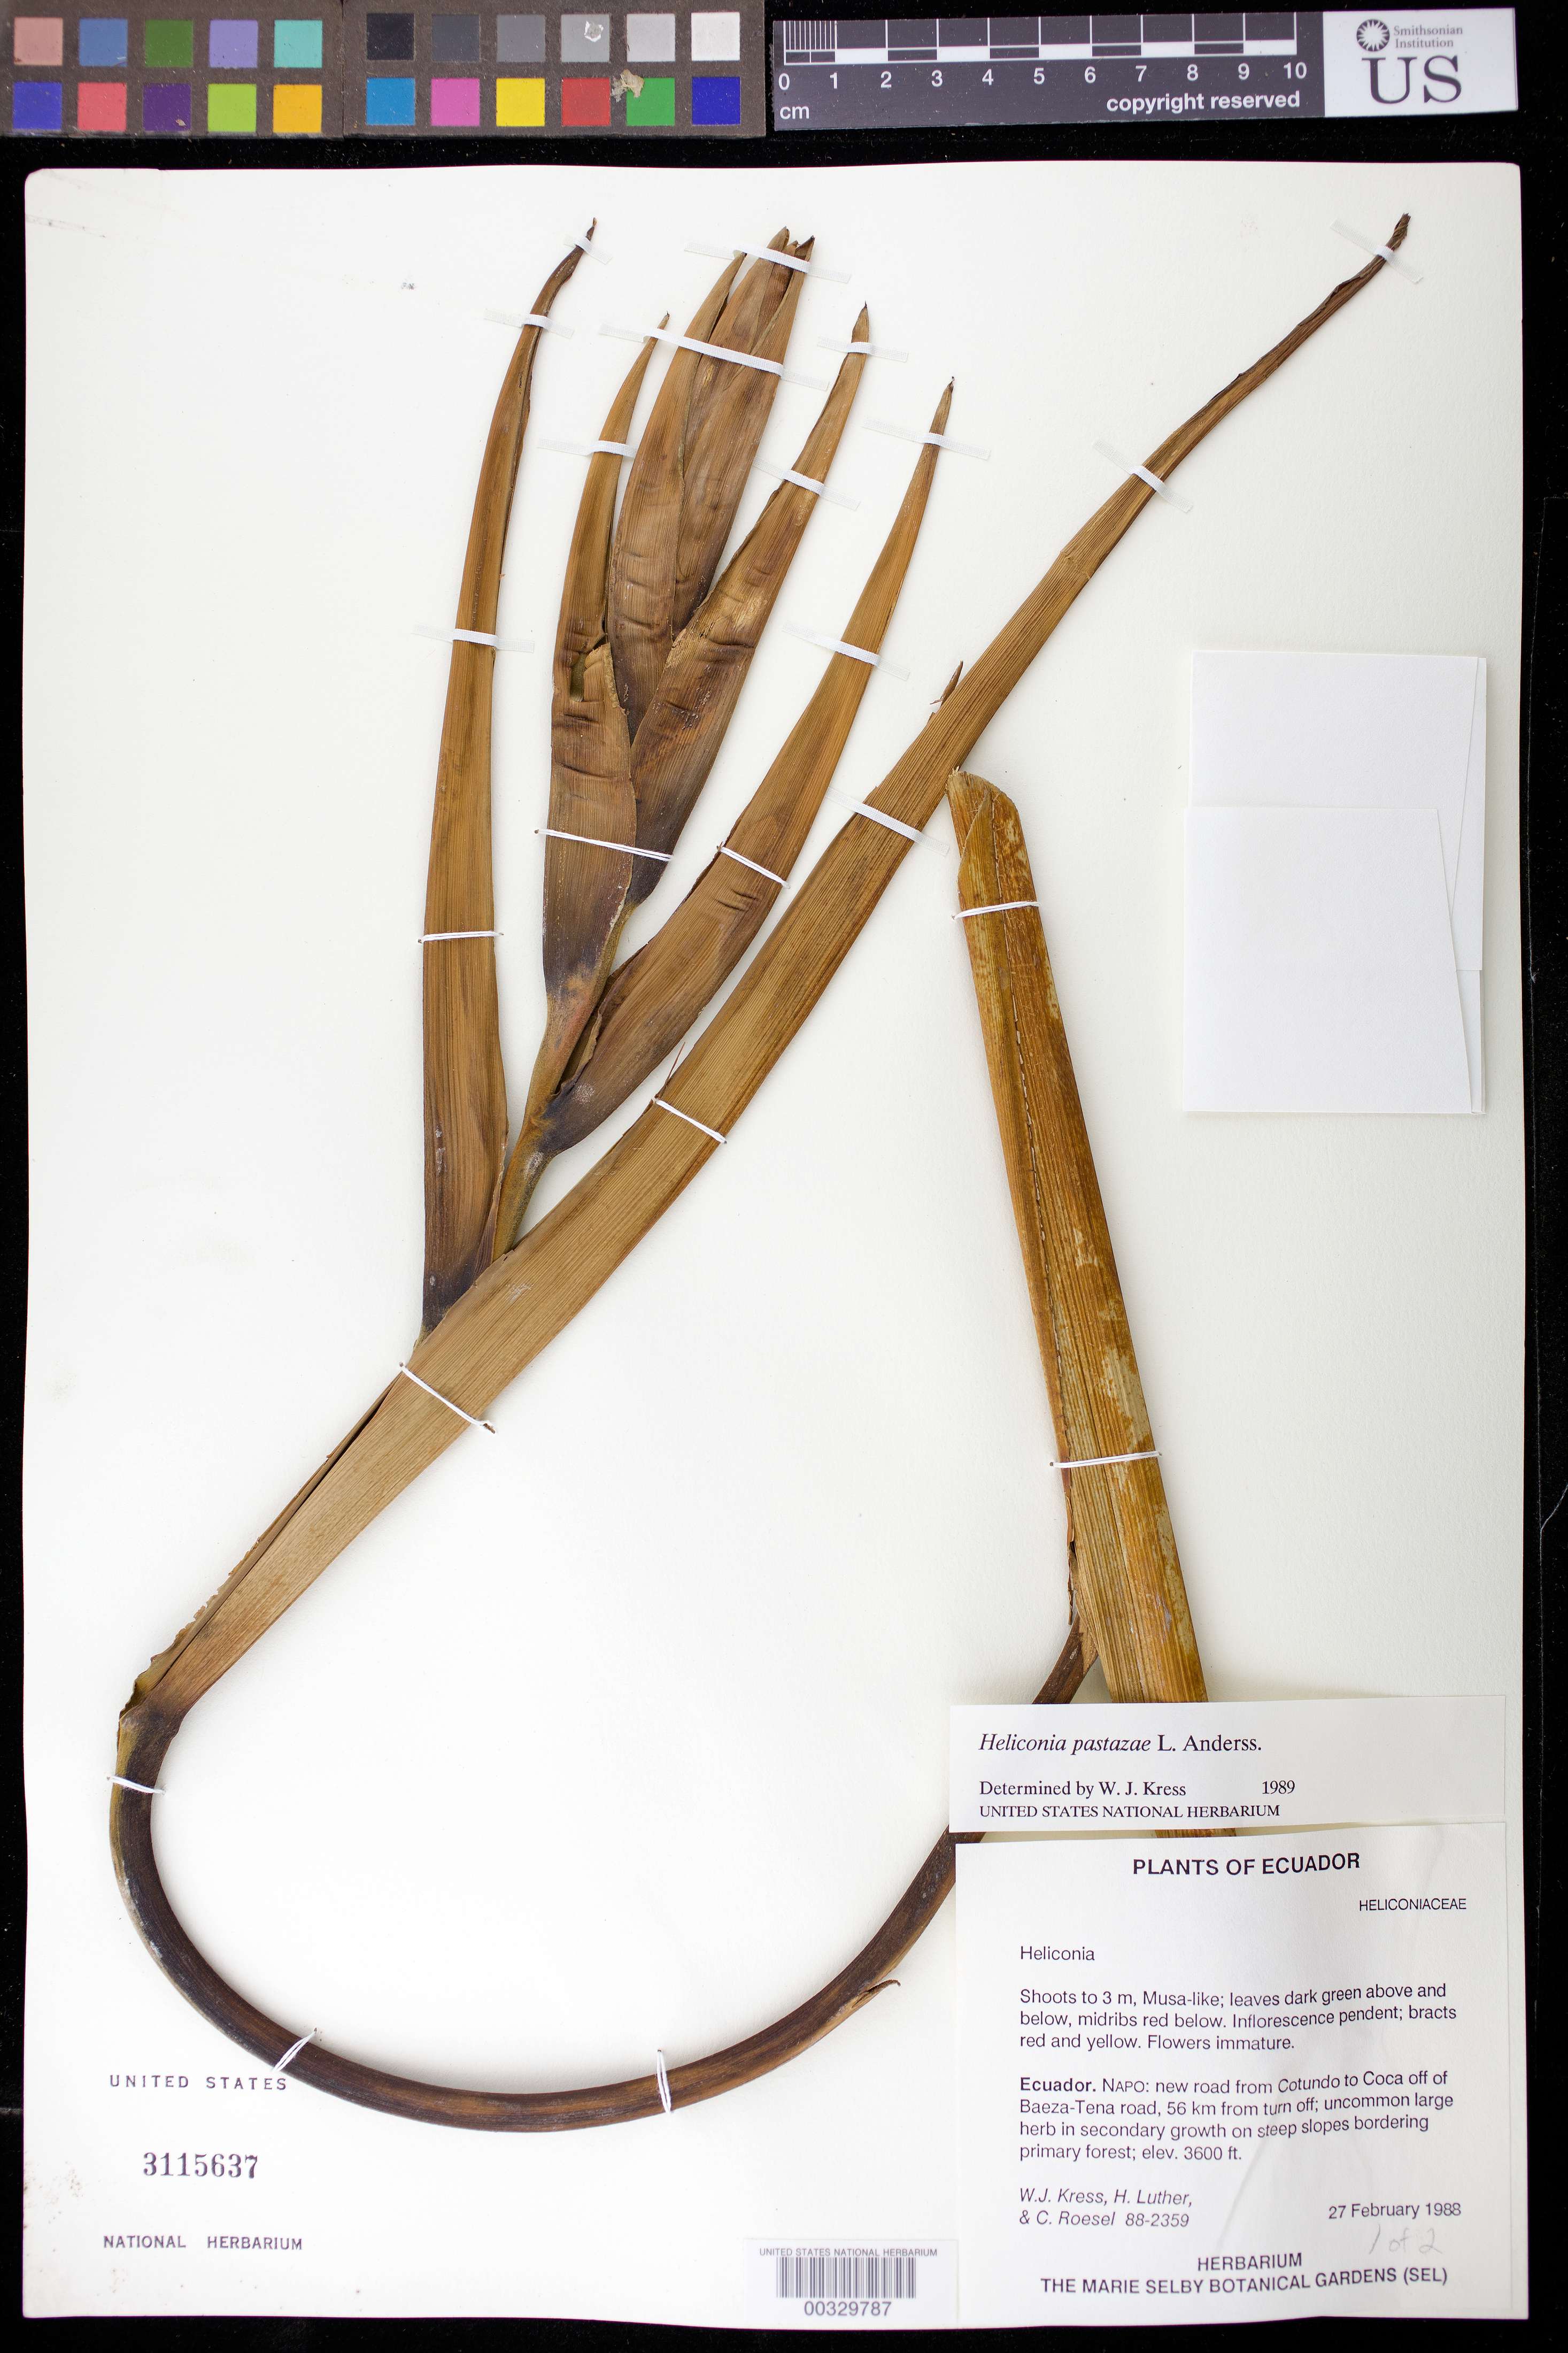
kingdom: Plantae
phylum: Tracheophyta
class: Liliopsida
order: Zingiberales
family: Heliconiaceae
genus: Heliconia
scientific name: Heliconia pastazae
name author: L. Andersson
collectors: W. J. Kress, Harry E. Luther & C. S. Roesel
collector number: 88-2359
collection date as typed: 27 Feb 1988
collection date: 1988-02-27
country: Ecuador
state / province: Napo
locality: New road from cOtundo to coca of f of baeza-Tena road, 56 km from turn of f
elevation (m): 1097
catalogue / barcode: US 3115637